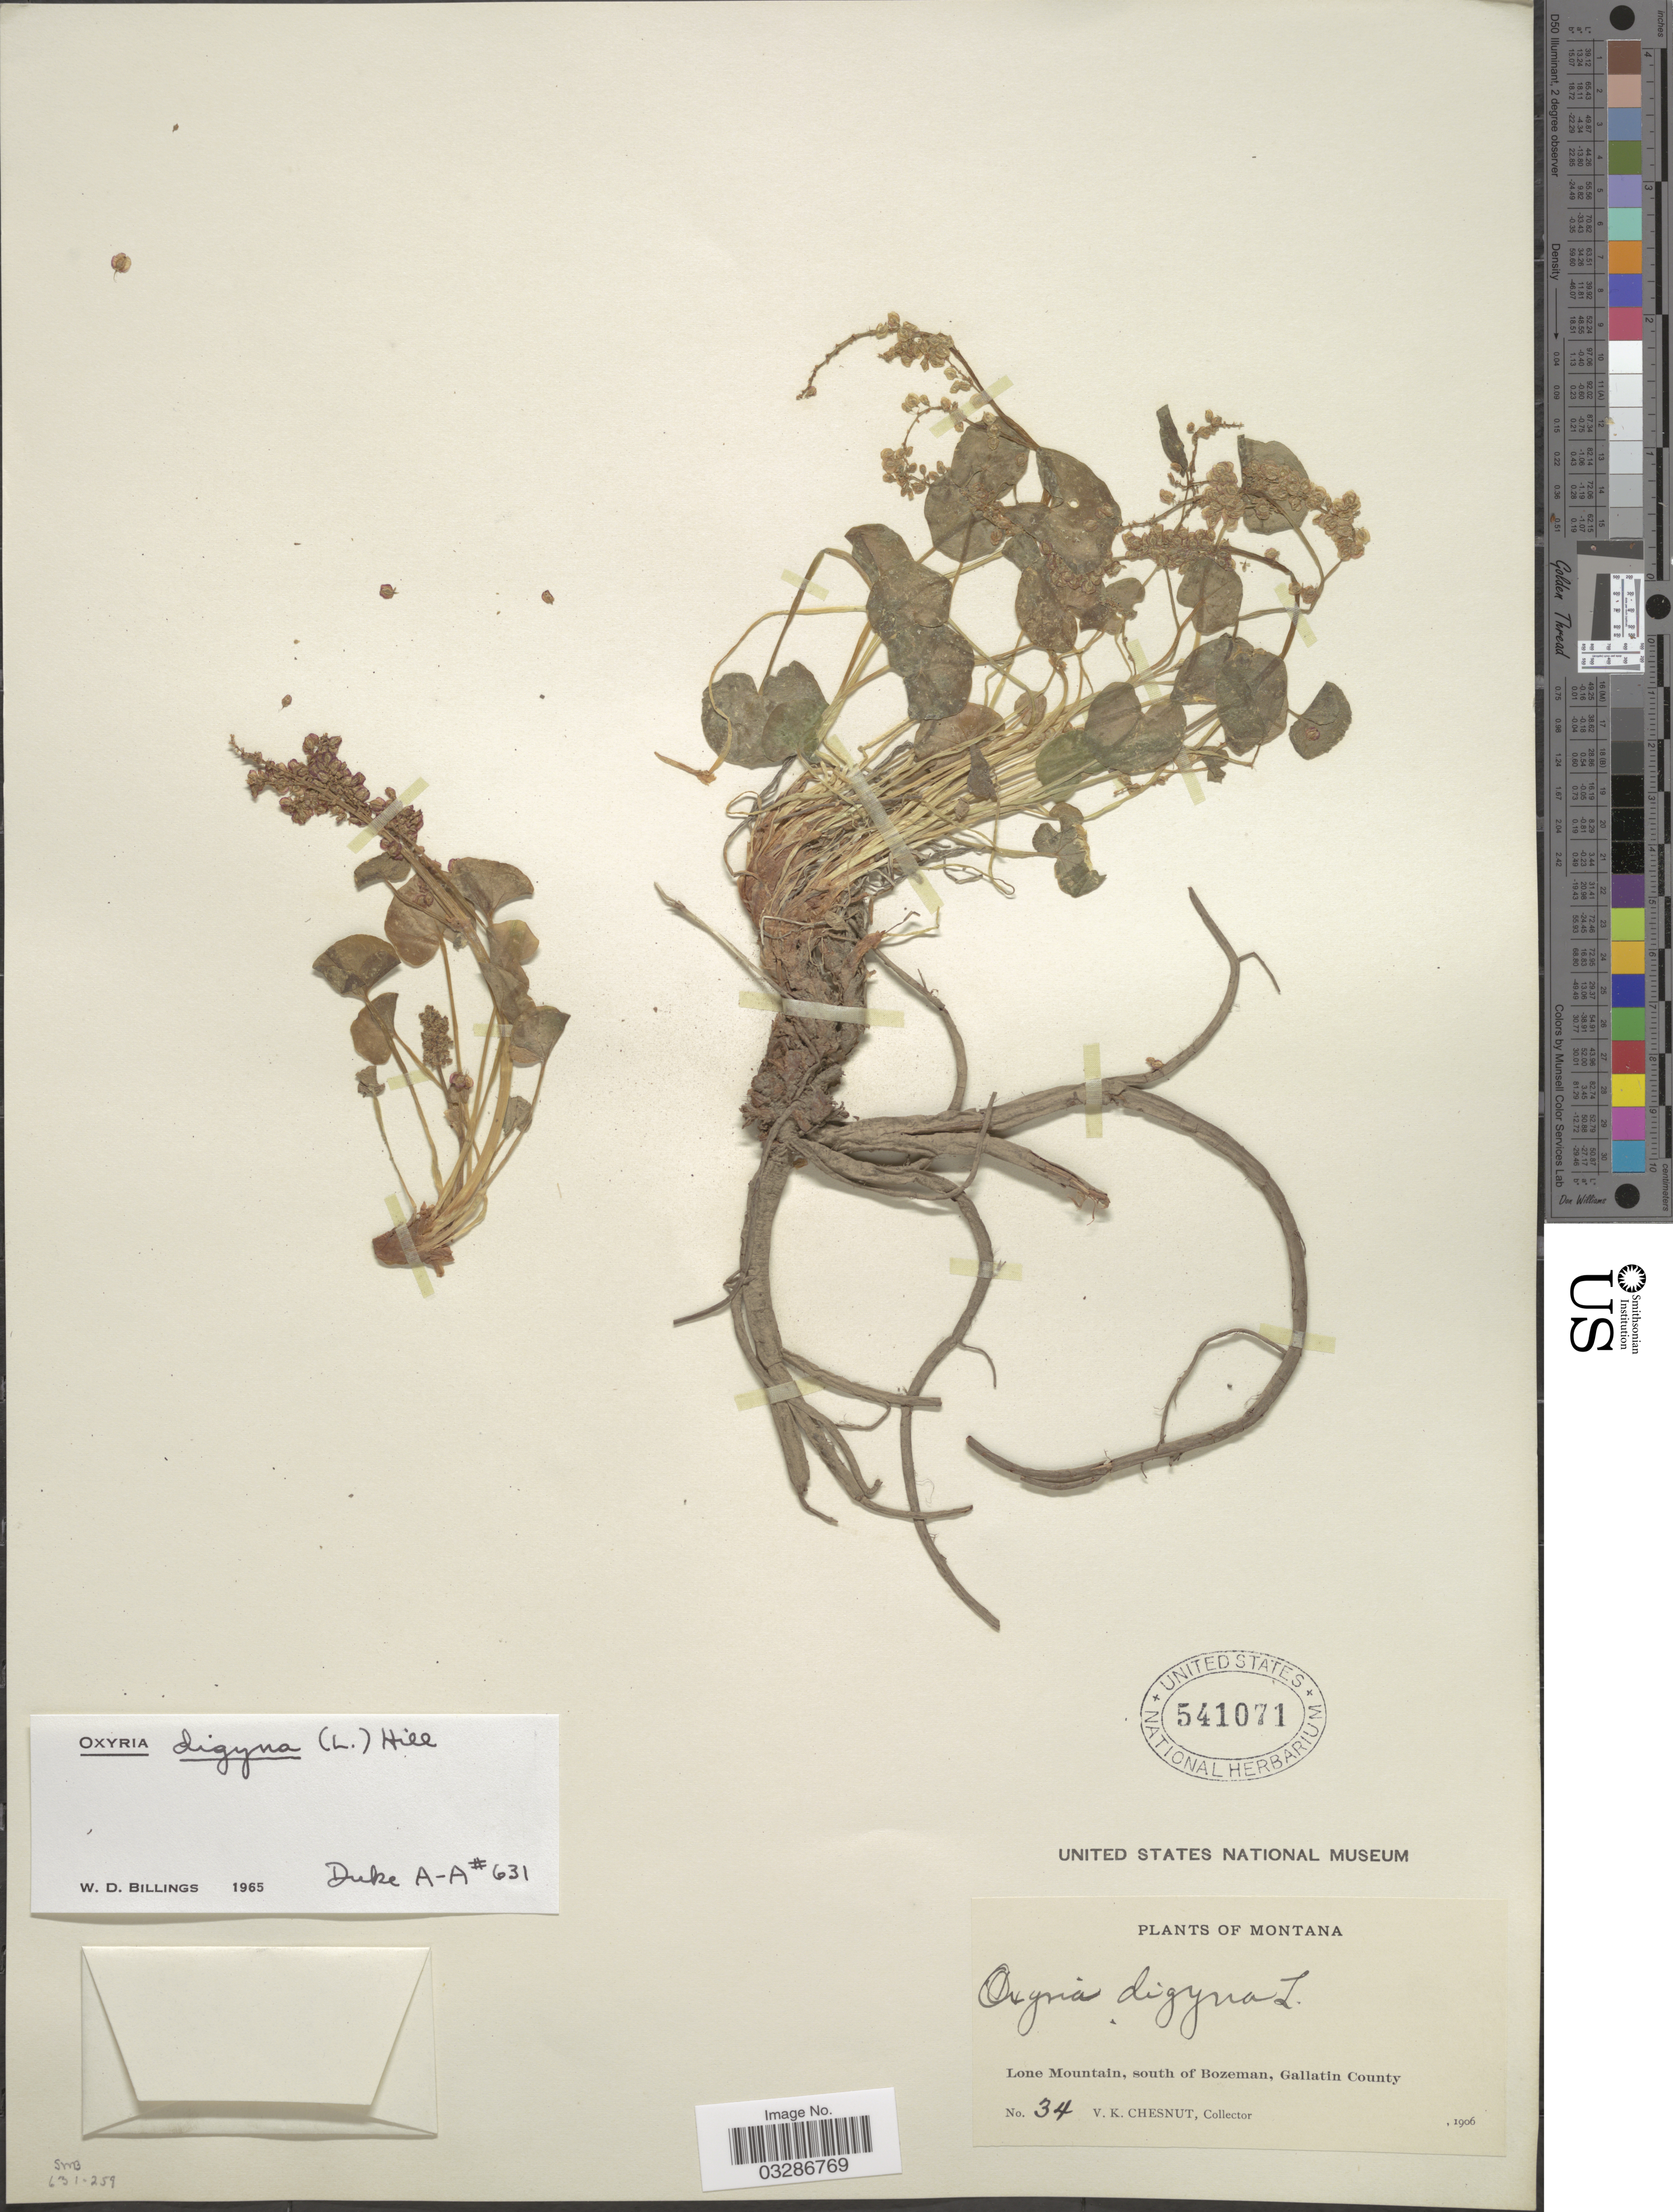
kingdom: Plantae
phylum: Tracheophyta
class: Magnoliopsida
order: Caryophyllales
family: Polygonaceae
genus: Oxyria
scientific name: Oxyria digyna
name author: (L.) Hill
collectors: V. Chesnut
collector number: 34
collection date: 1906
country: United States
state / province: Montana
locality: Lone Mountain, south of Bozeman, Gallantin County.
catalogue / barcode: US 541071